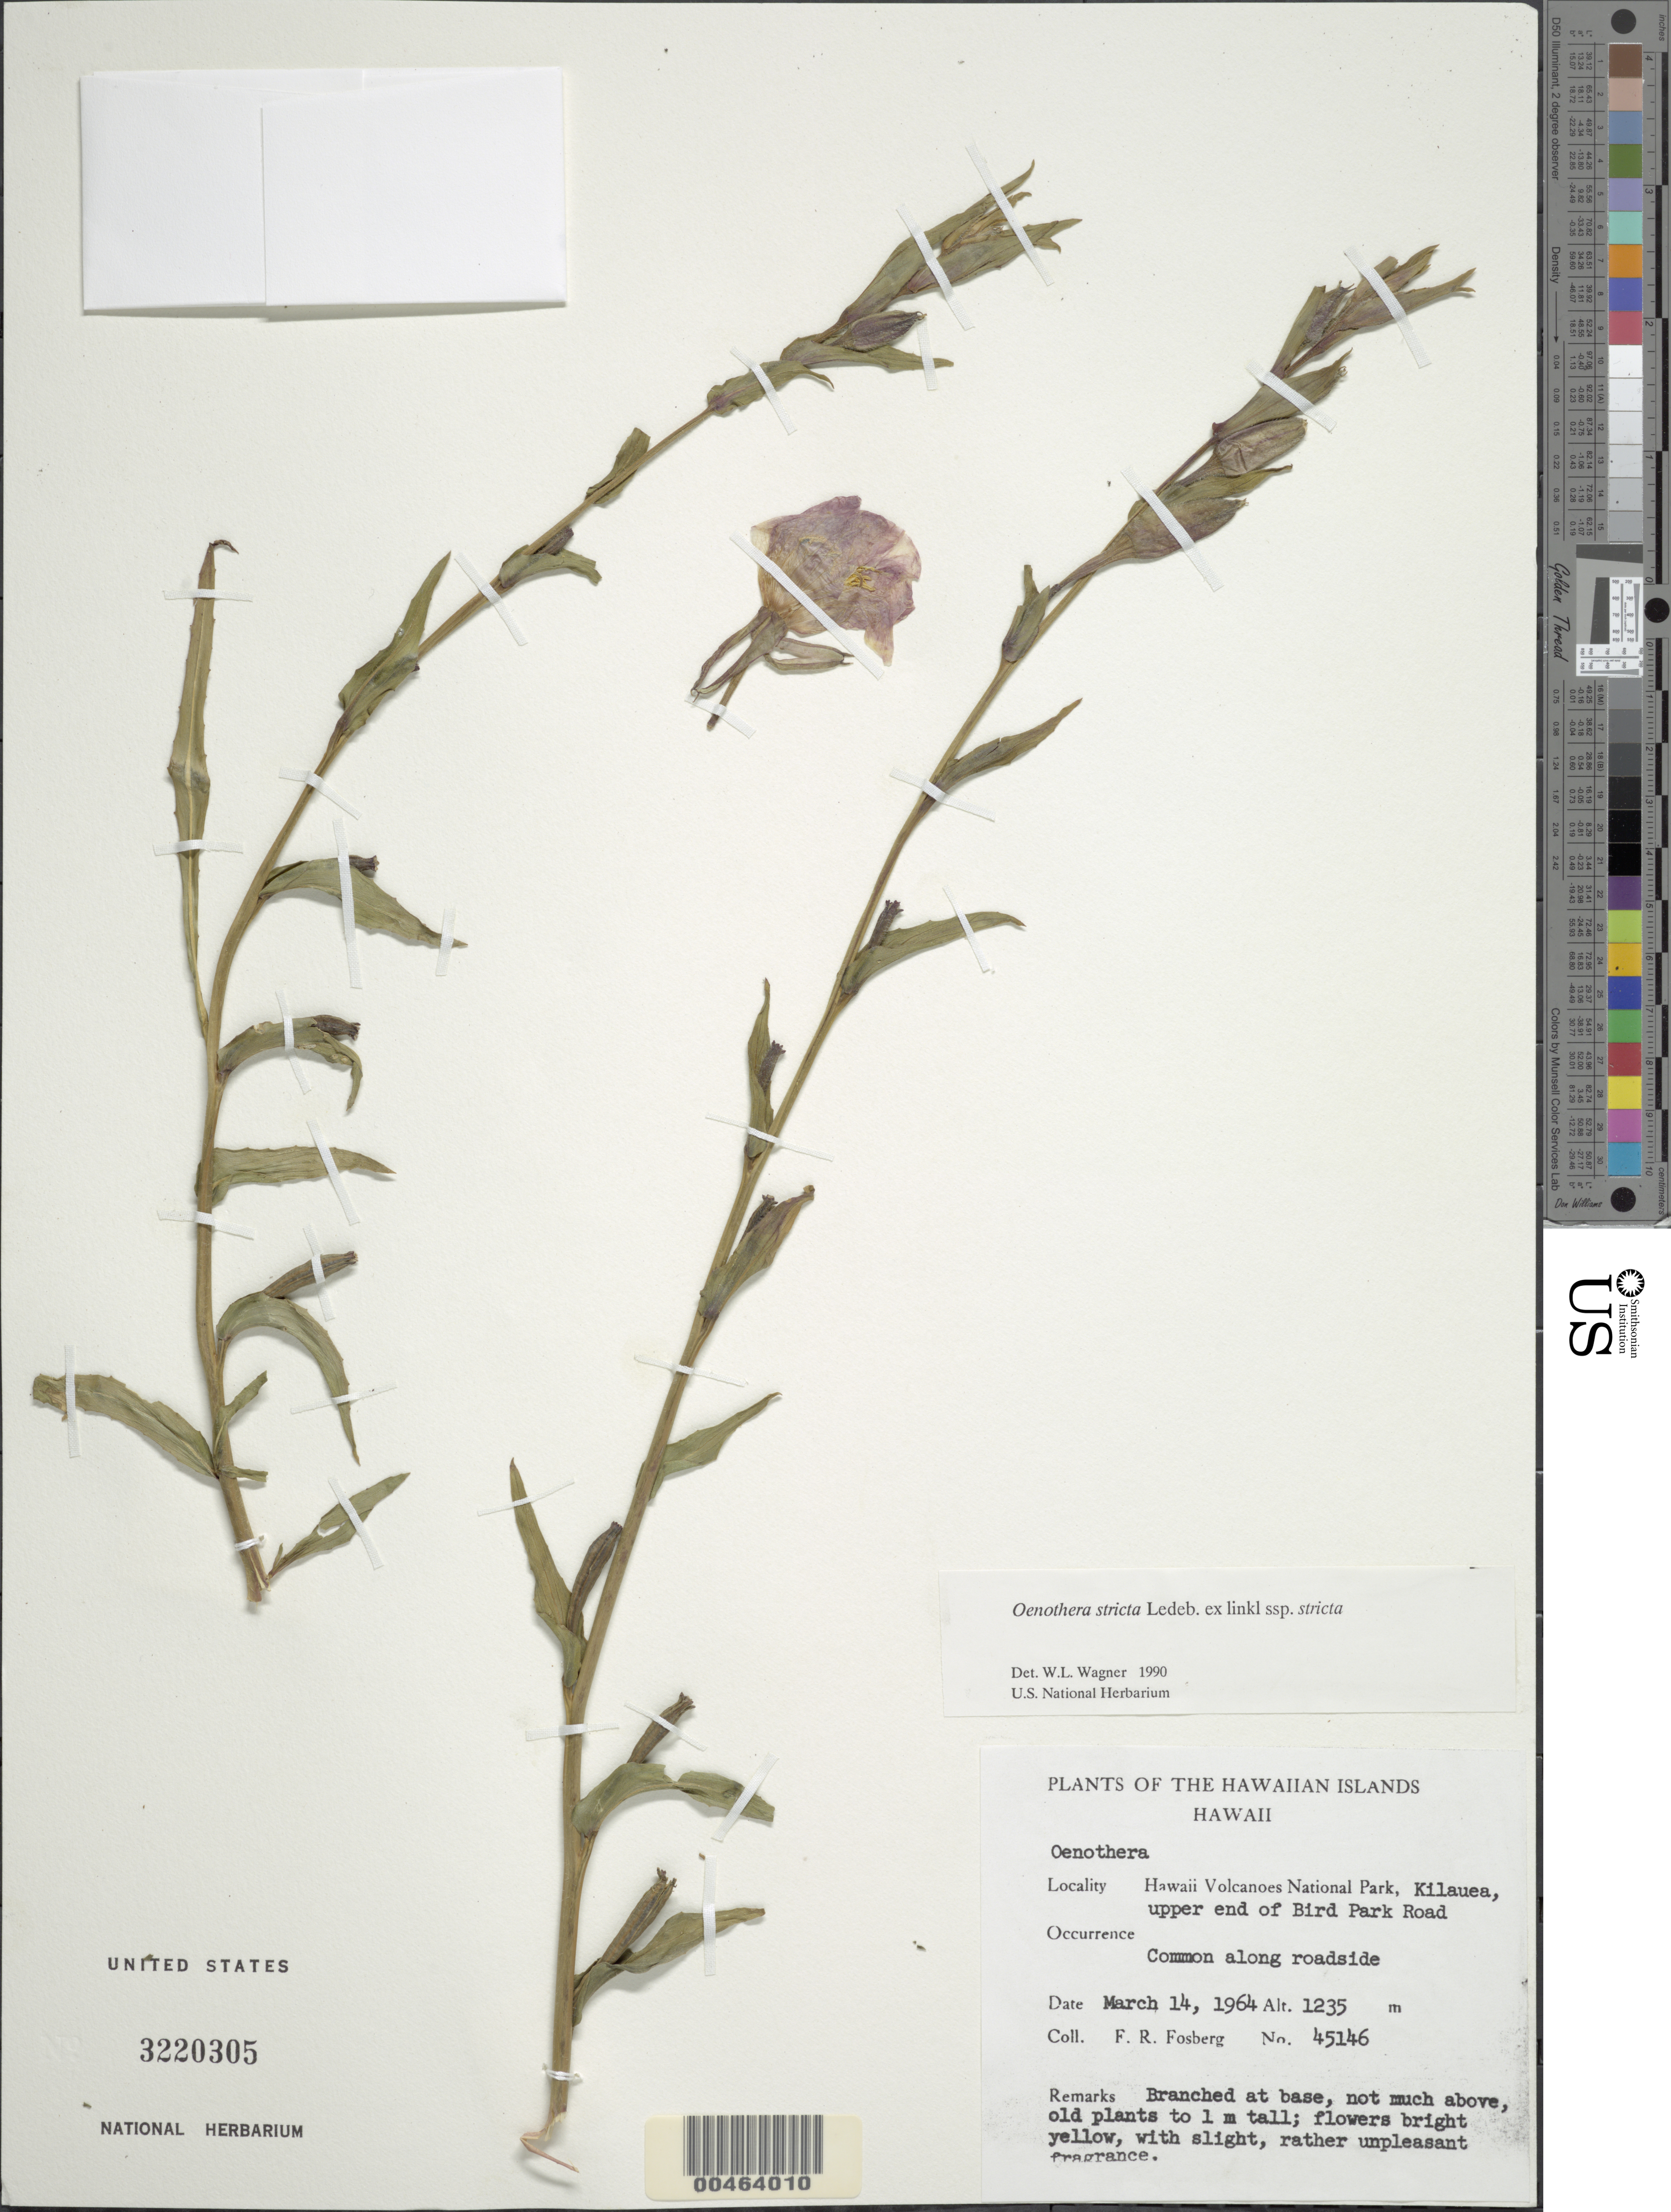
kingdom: Plantae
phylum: Tracheophyta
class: Magnoliopsida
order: Myrtales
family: Onagraceae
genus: Oenothera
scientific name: Oenothera stricta subsp. stricta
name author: Ledeb. ex Link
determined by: Wagner, W. L., (BOT), Smithsonian Institution - National Museum of Natural History (UNITED STATES)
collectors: F. R. Fosberg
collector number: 45146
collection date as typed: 14 Mar 1964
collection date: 1964-03-14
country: United States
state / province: Hawaii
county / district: Hawaii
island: Hawaii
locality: Hawaii Volcanoes National Park, Kilauea, upper end of Bird Park Road.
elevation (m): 1235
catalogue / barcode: US 3220305